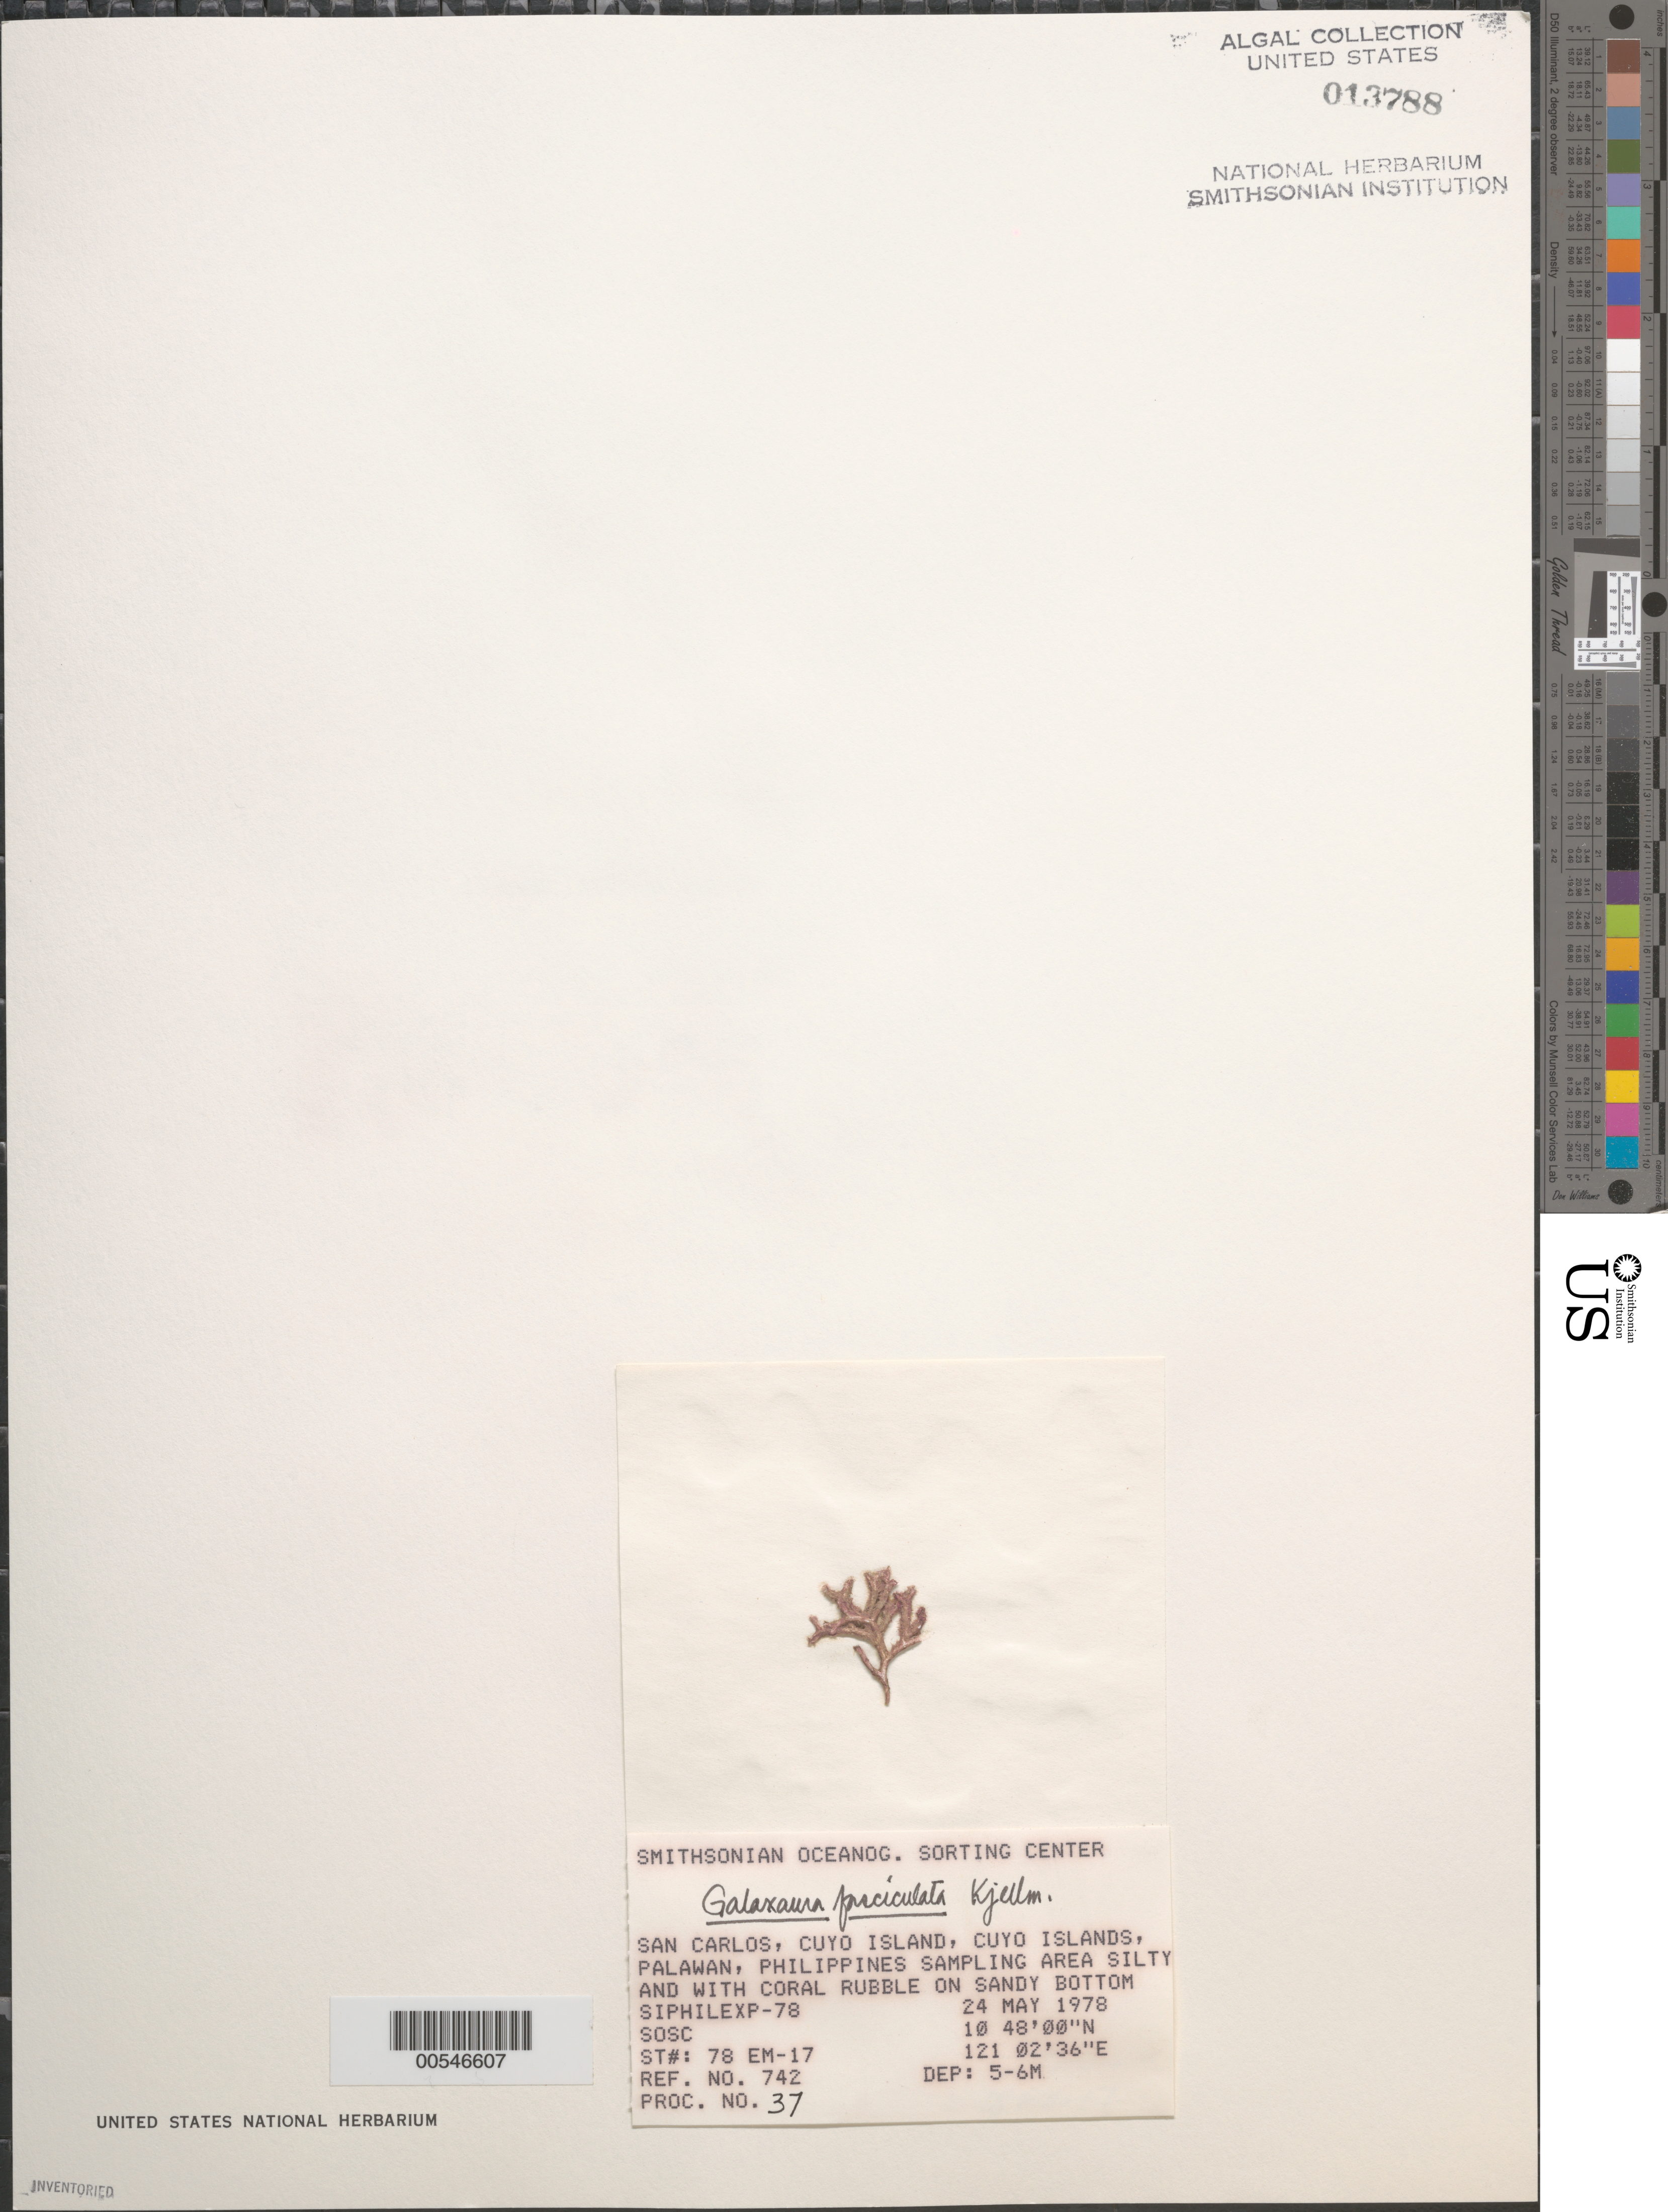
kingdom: Plantae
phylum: Rhodophyta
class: Florideophyceae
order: Nemaliales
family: Galaxauraceae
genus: Galaxaura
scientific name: Galaxaura divaricata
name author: (L.) Huisman & R.A. Towns.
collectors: SOSC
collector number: Station 78 Em-17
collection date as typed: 24 May 1978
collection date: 1978-05-24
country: Philippines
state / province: Mimaropa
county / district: Palawan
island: Cuyo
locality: San Carlos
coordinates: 10 48' 00" N, 121 02' 36" E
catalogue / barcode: US 13788